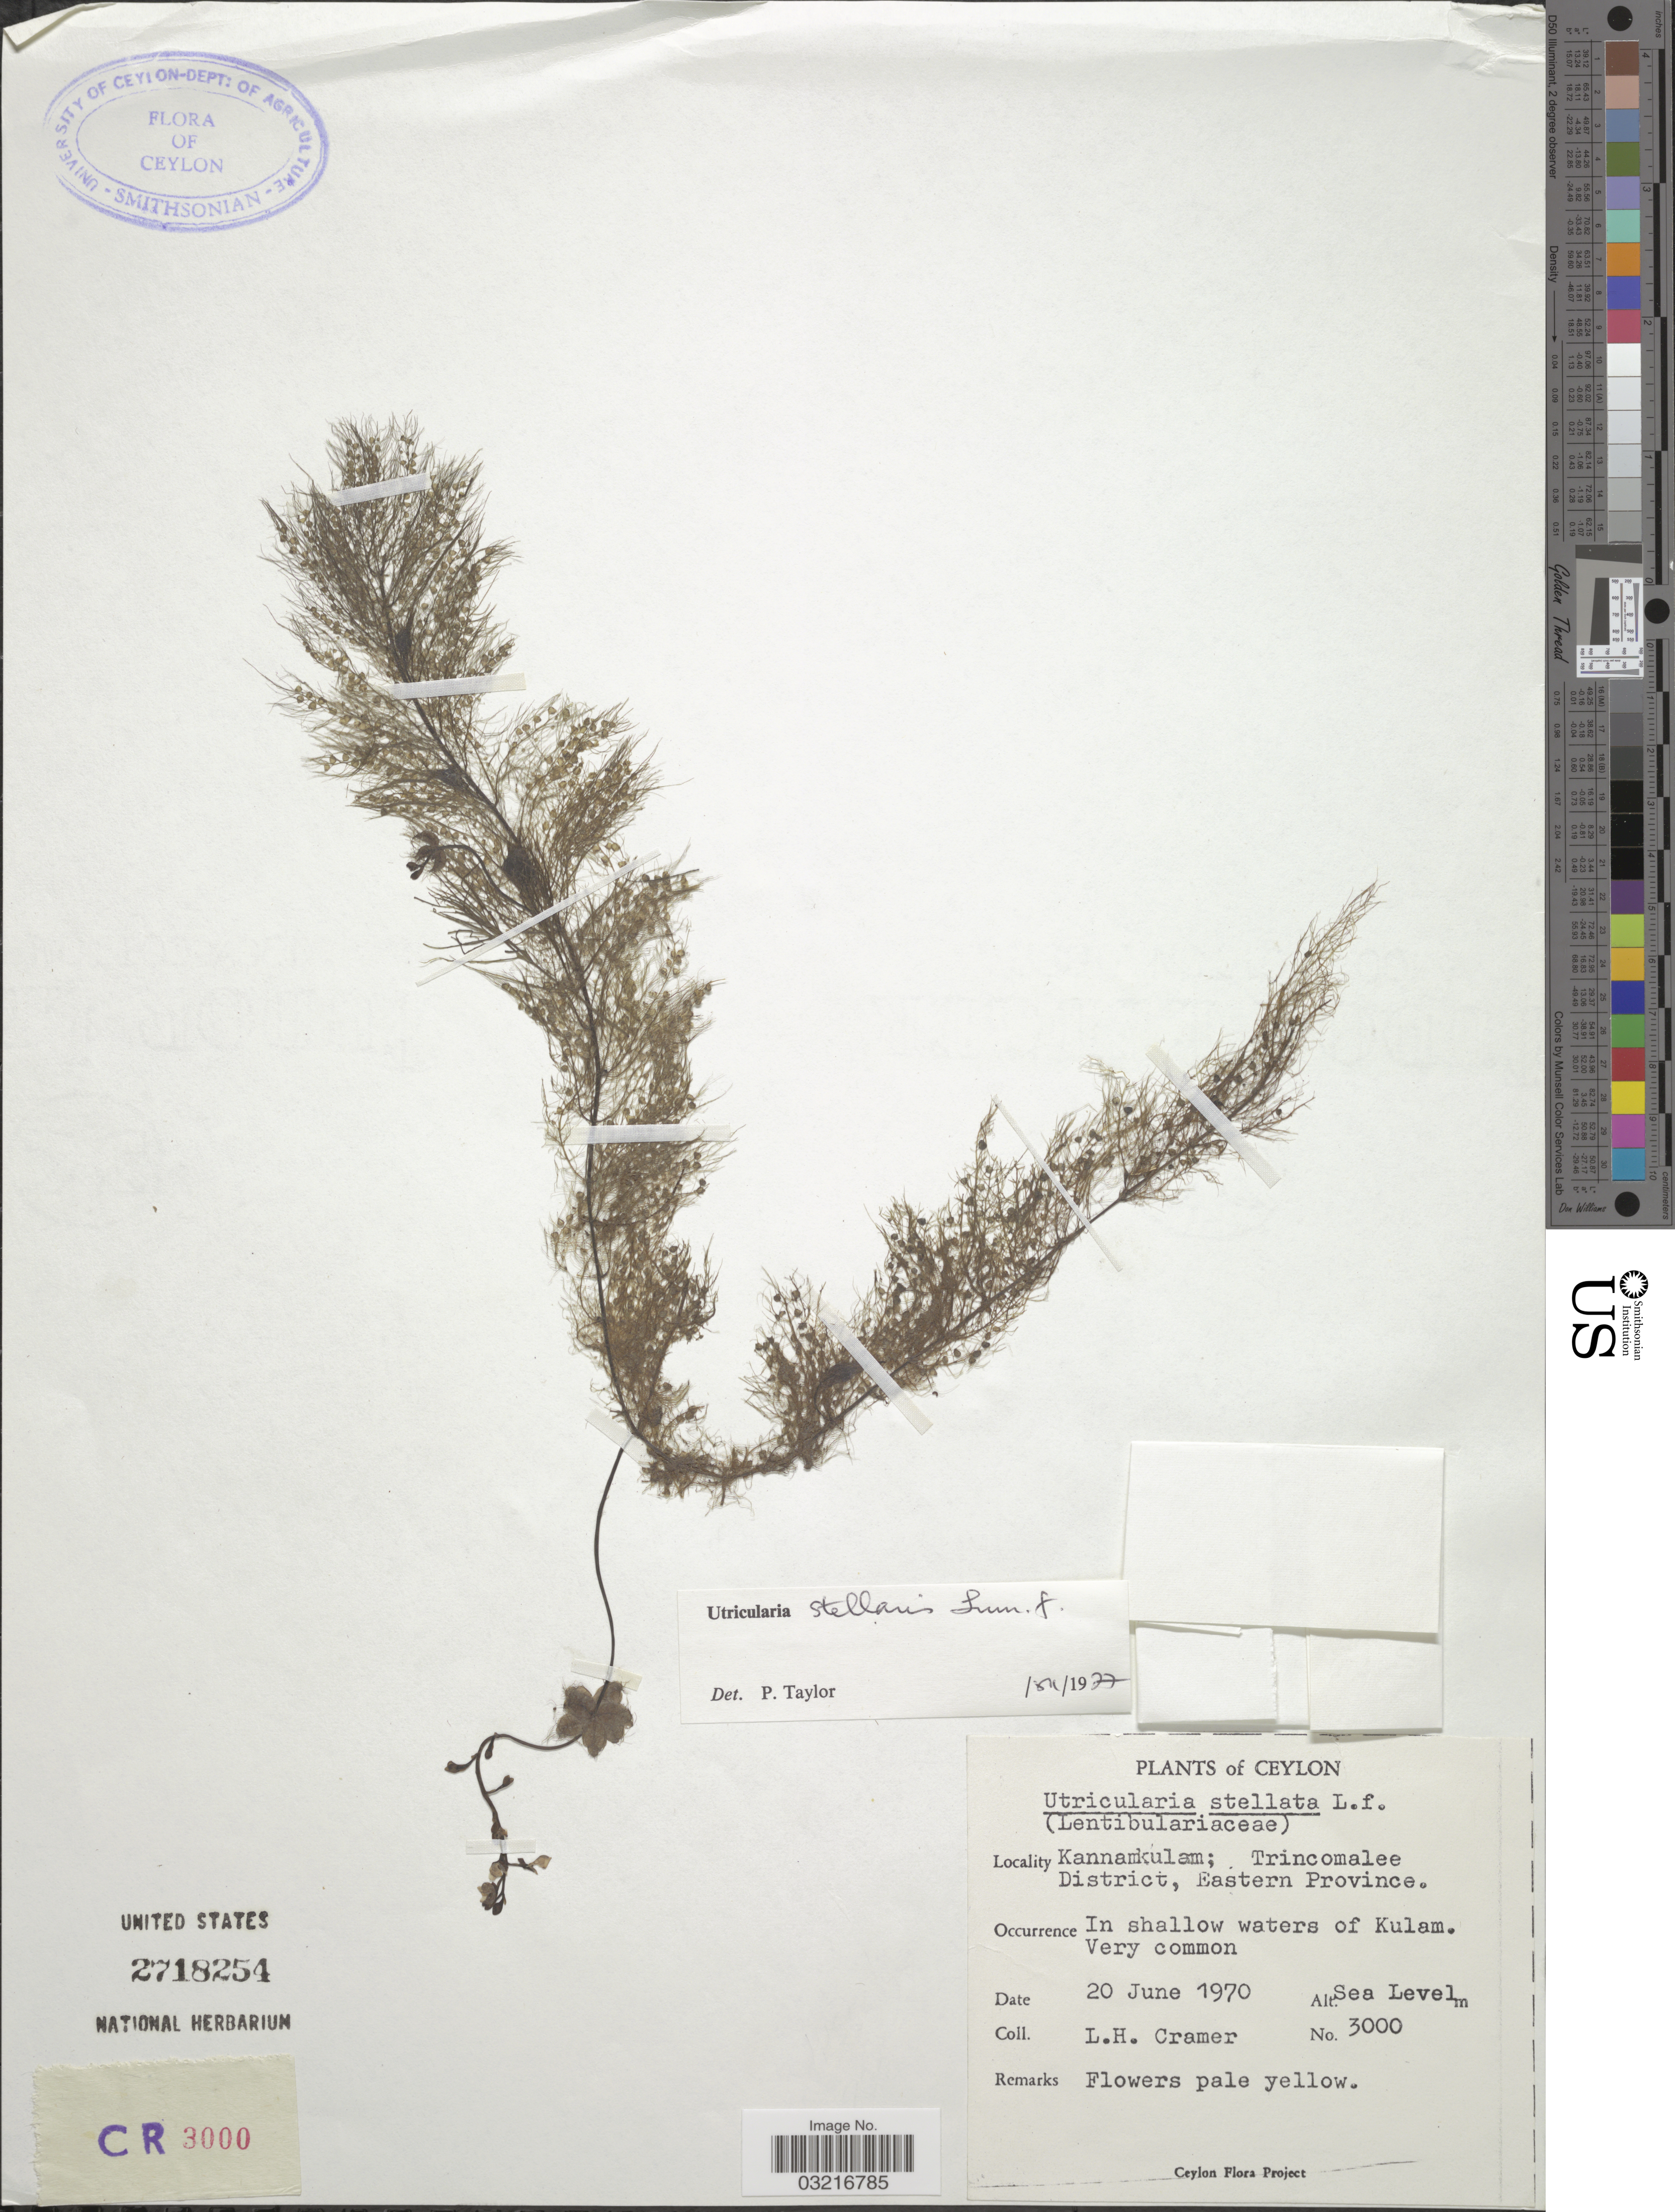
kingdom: Plantae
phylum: Tracheophyta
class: Magnoliopsida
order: Lamiales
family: Lentibulariaceae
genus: Utricularia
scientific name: Utricularia inflexa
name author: Forssk.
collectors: L. H. Cramer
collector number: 3000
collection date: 1970-06-20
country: Sri Lanka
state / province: Eastern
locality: Ceylon, Kannamkulam; Trincomalee District, Eastern Province. In shallow waters of Kulam.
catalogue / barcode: US 2718254